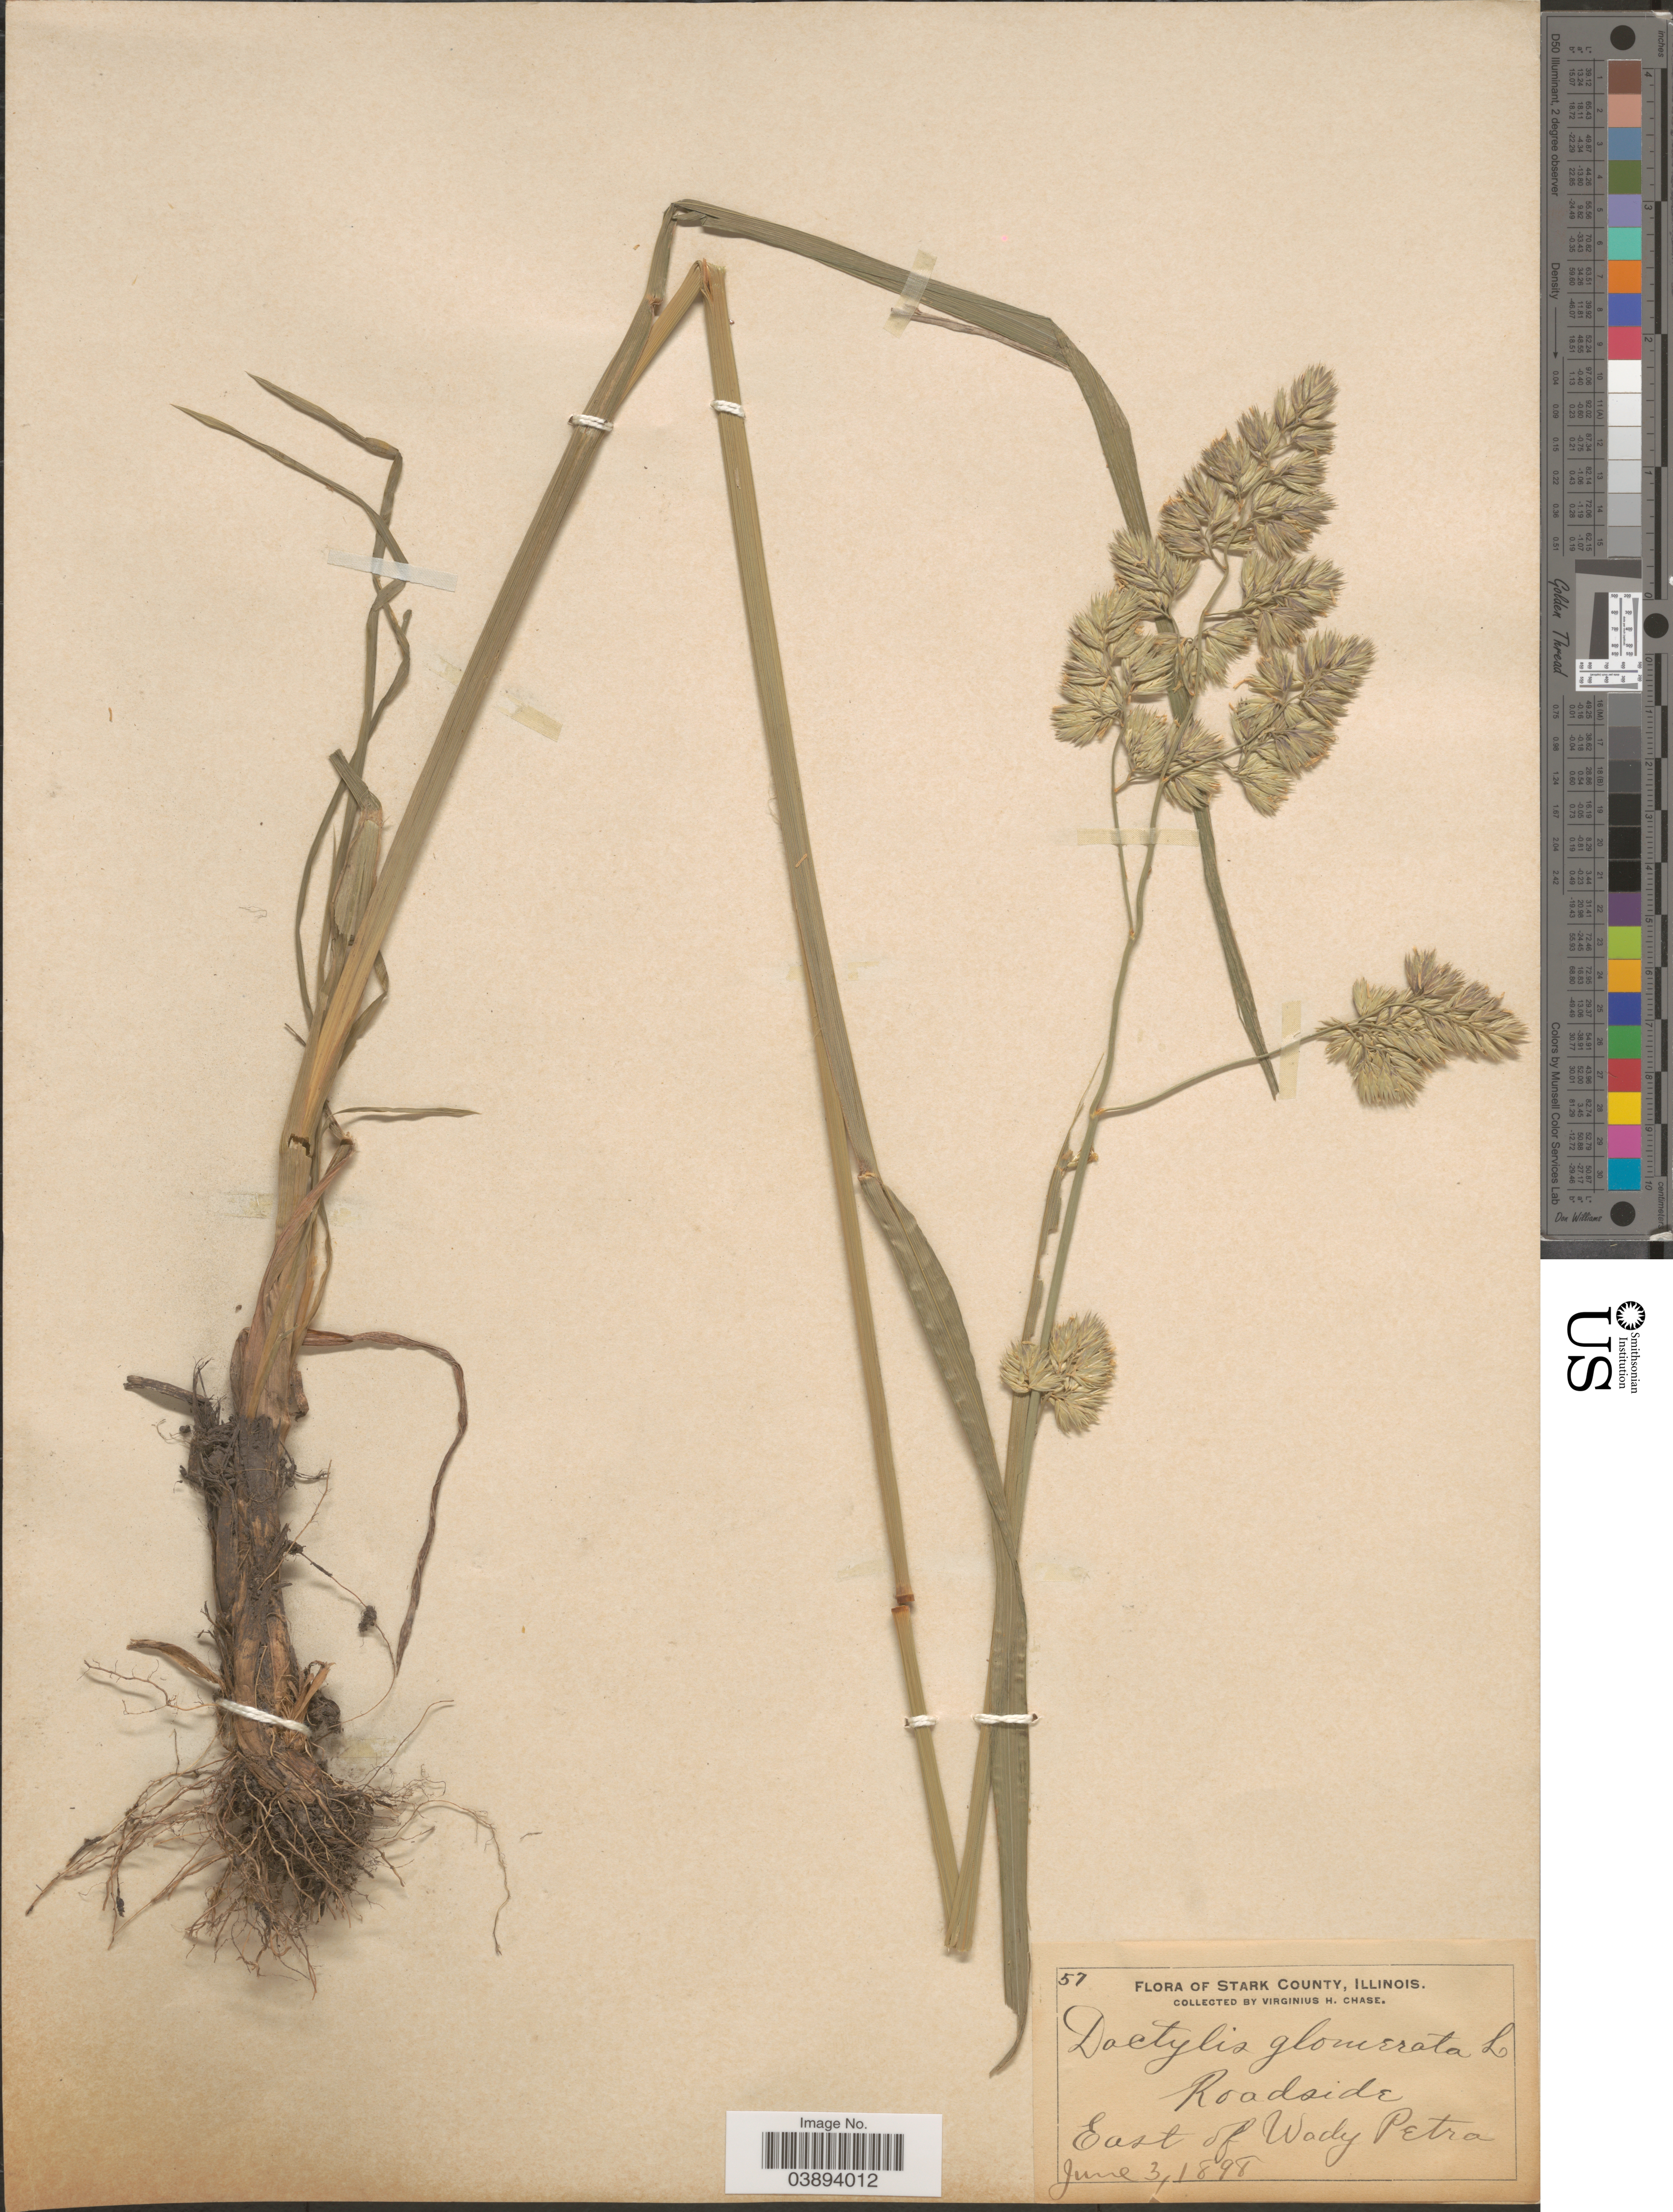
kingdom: Plantae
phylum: Tracheophyta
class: Liliopsida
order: Poales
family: Poaceae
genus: Dactylis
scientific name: Dactylis glomerata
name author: L.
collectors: V. H. Chase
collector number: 57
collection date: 1898-06-03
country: United States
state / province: Illinois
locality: Stark County. East of Wady Petra.